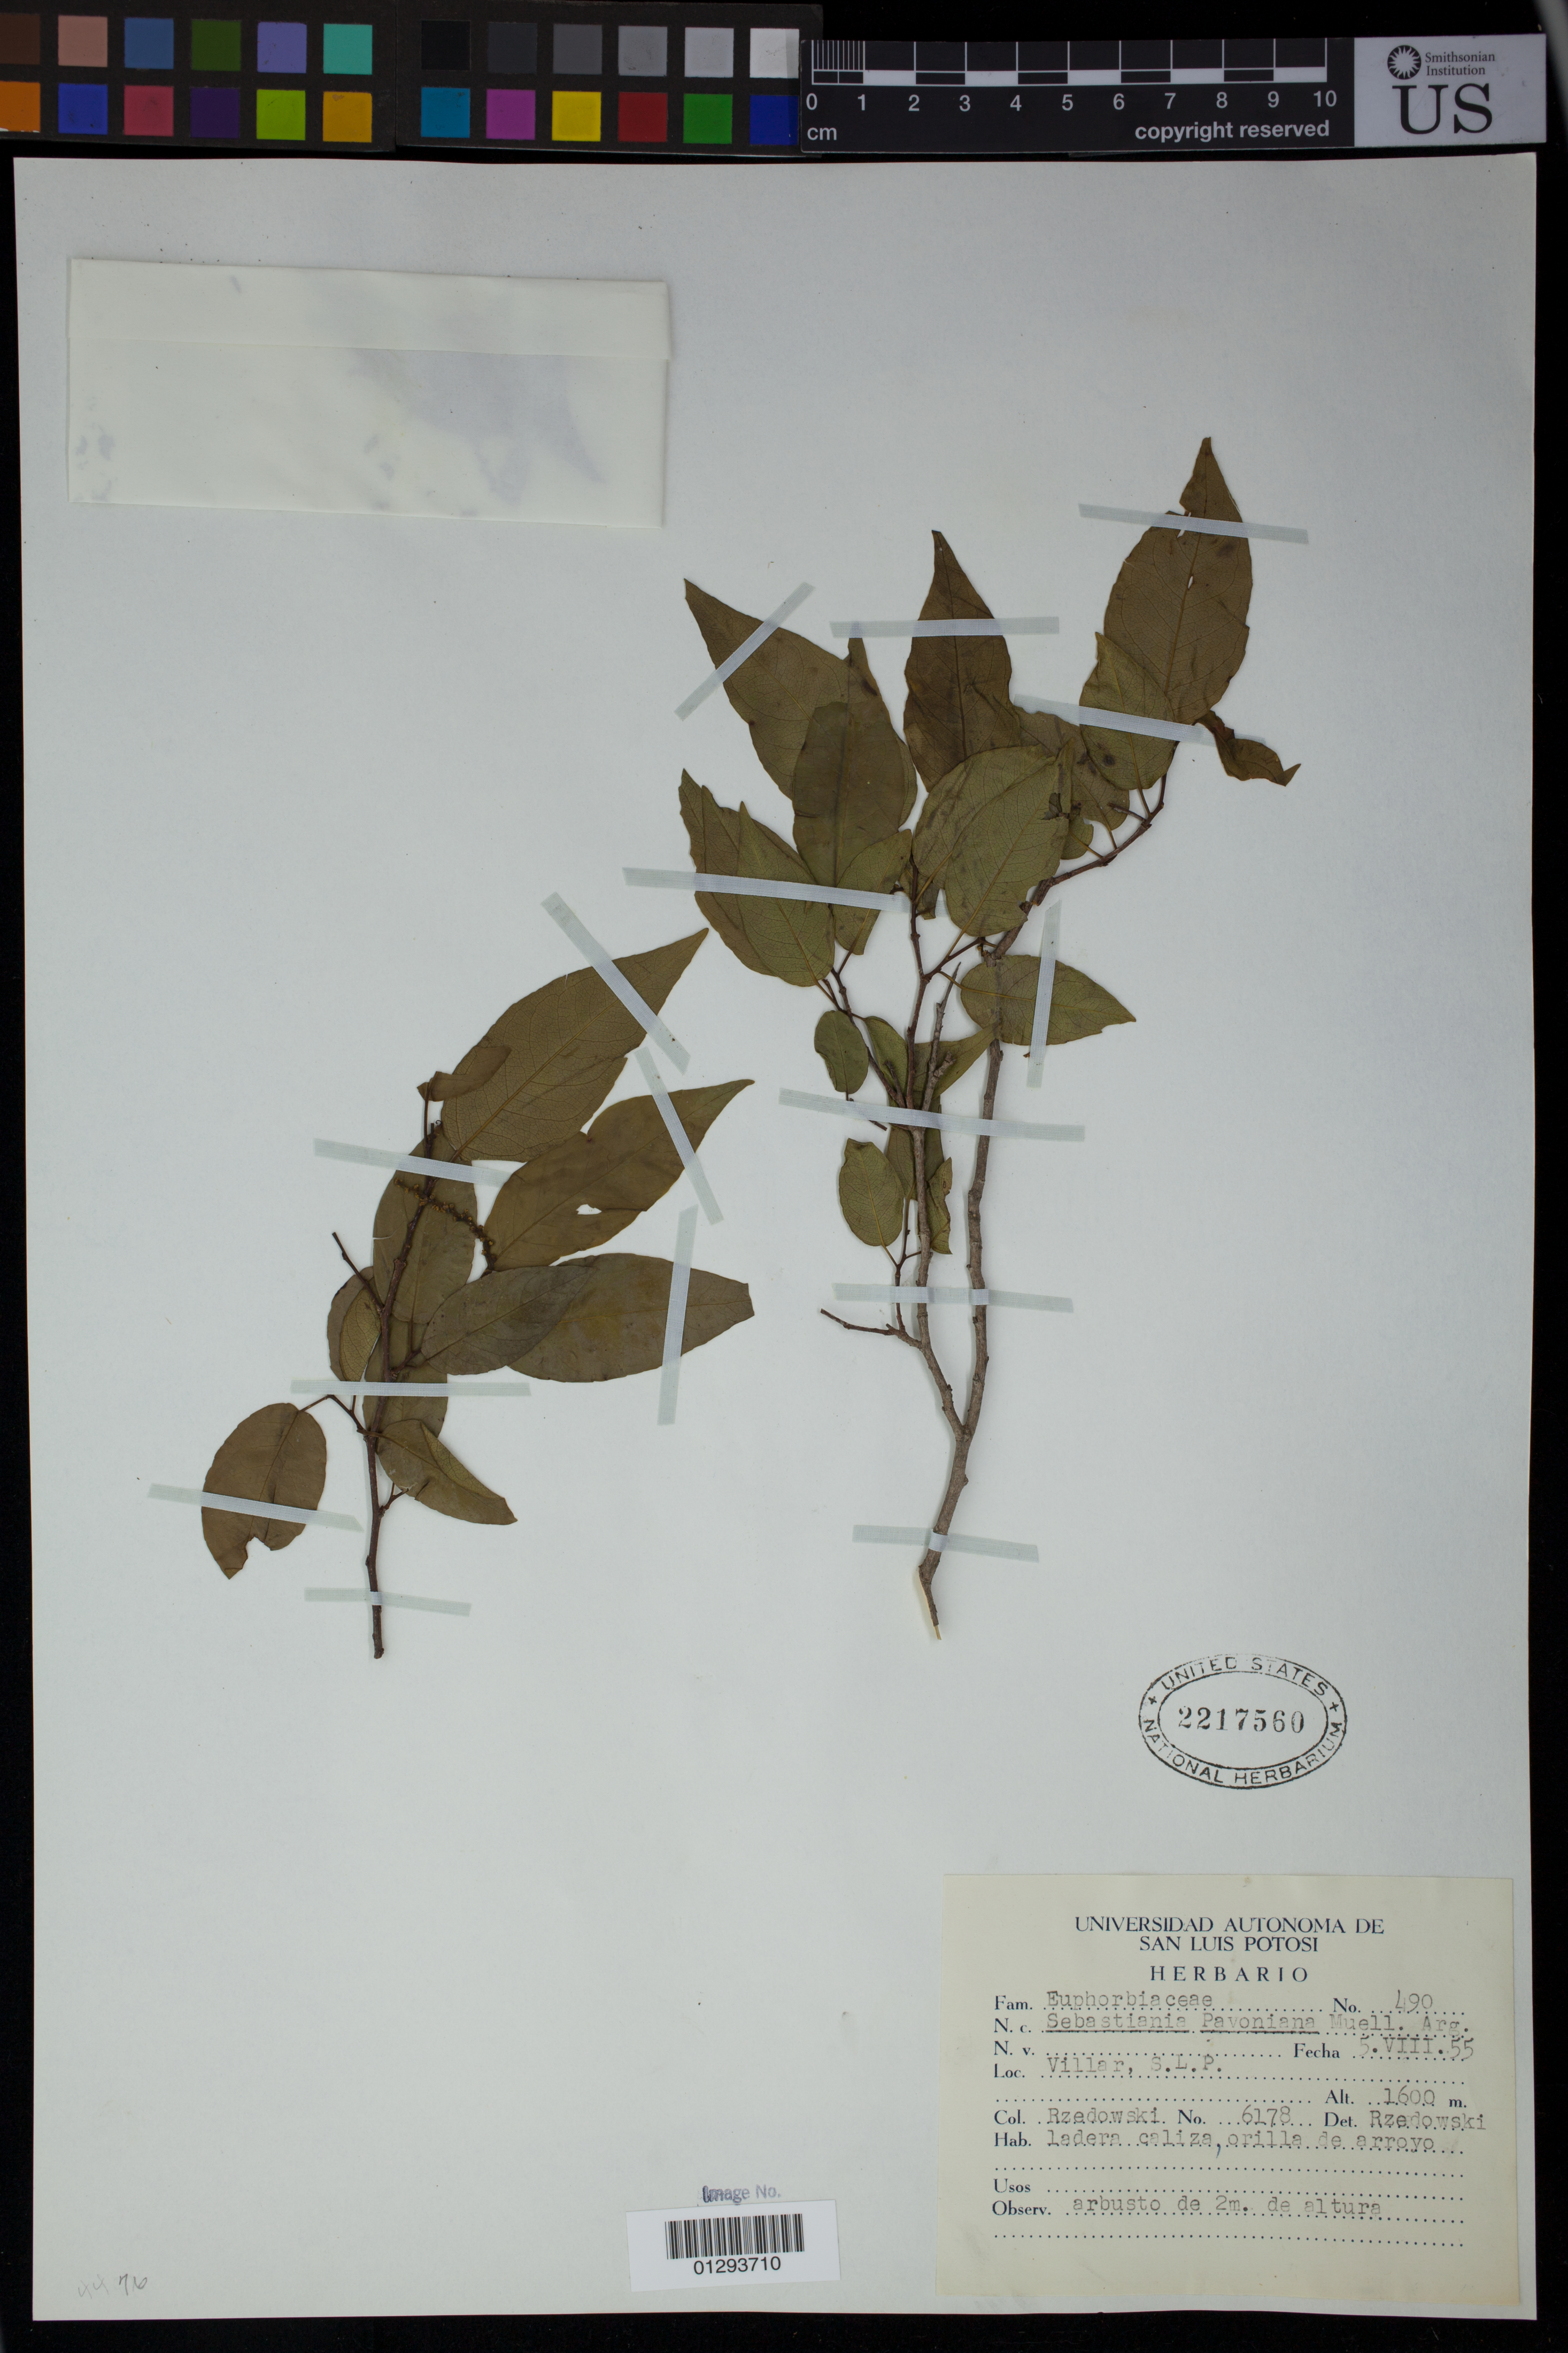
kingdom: Plantae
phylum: Tracheophyta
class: Magnoliopsida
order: Malpighiales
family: Euphorbiaceae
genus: Sebastiania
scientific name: Sebastiania pavoniana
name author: (Müll. Arg.) Müll. Arg.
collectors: Rzedowski, --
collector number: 6178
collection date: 1955-08-05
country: Mexico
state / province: San Luis Potosi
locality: Villar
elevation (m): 1600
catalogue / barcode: US 2217560